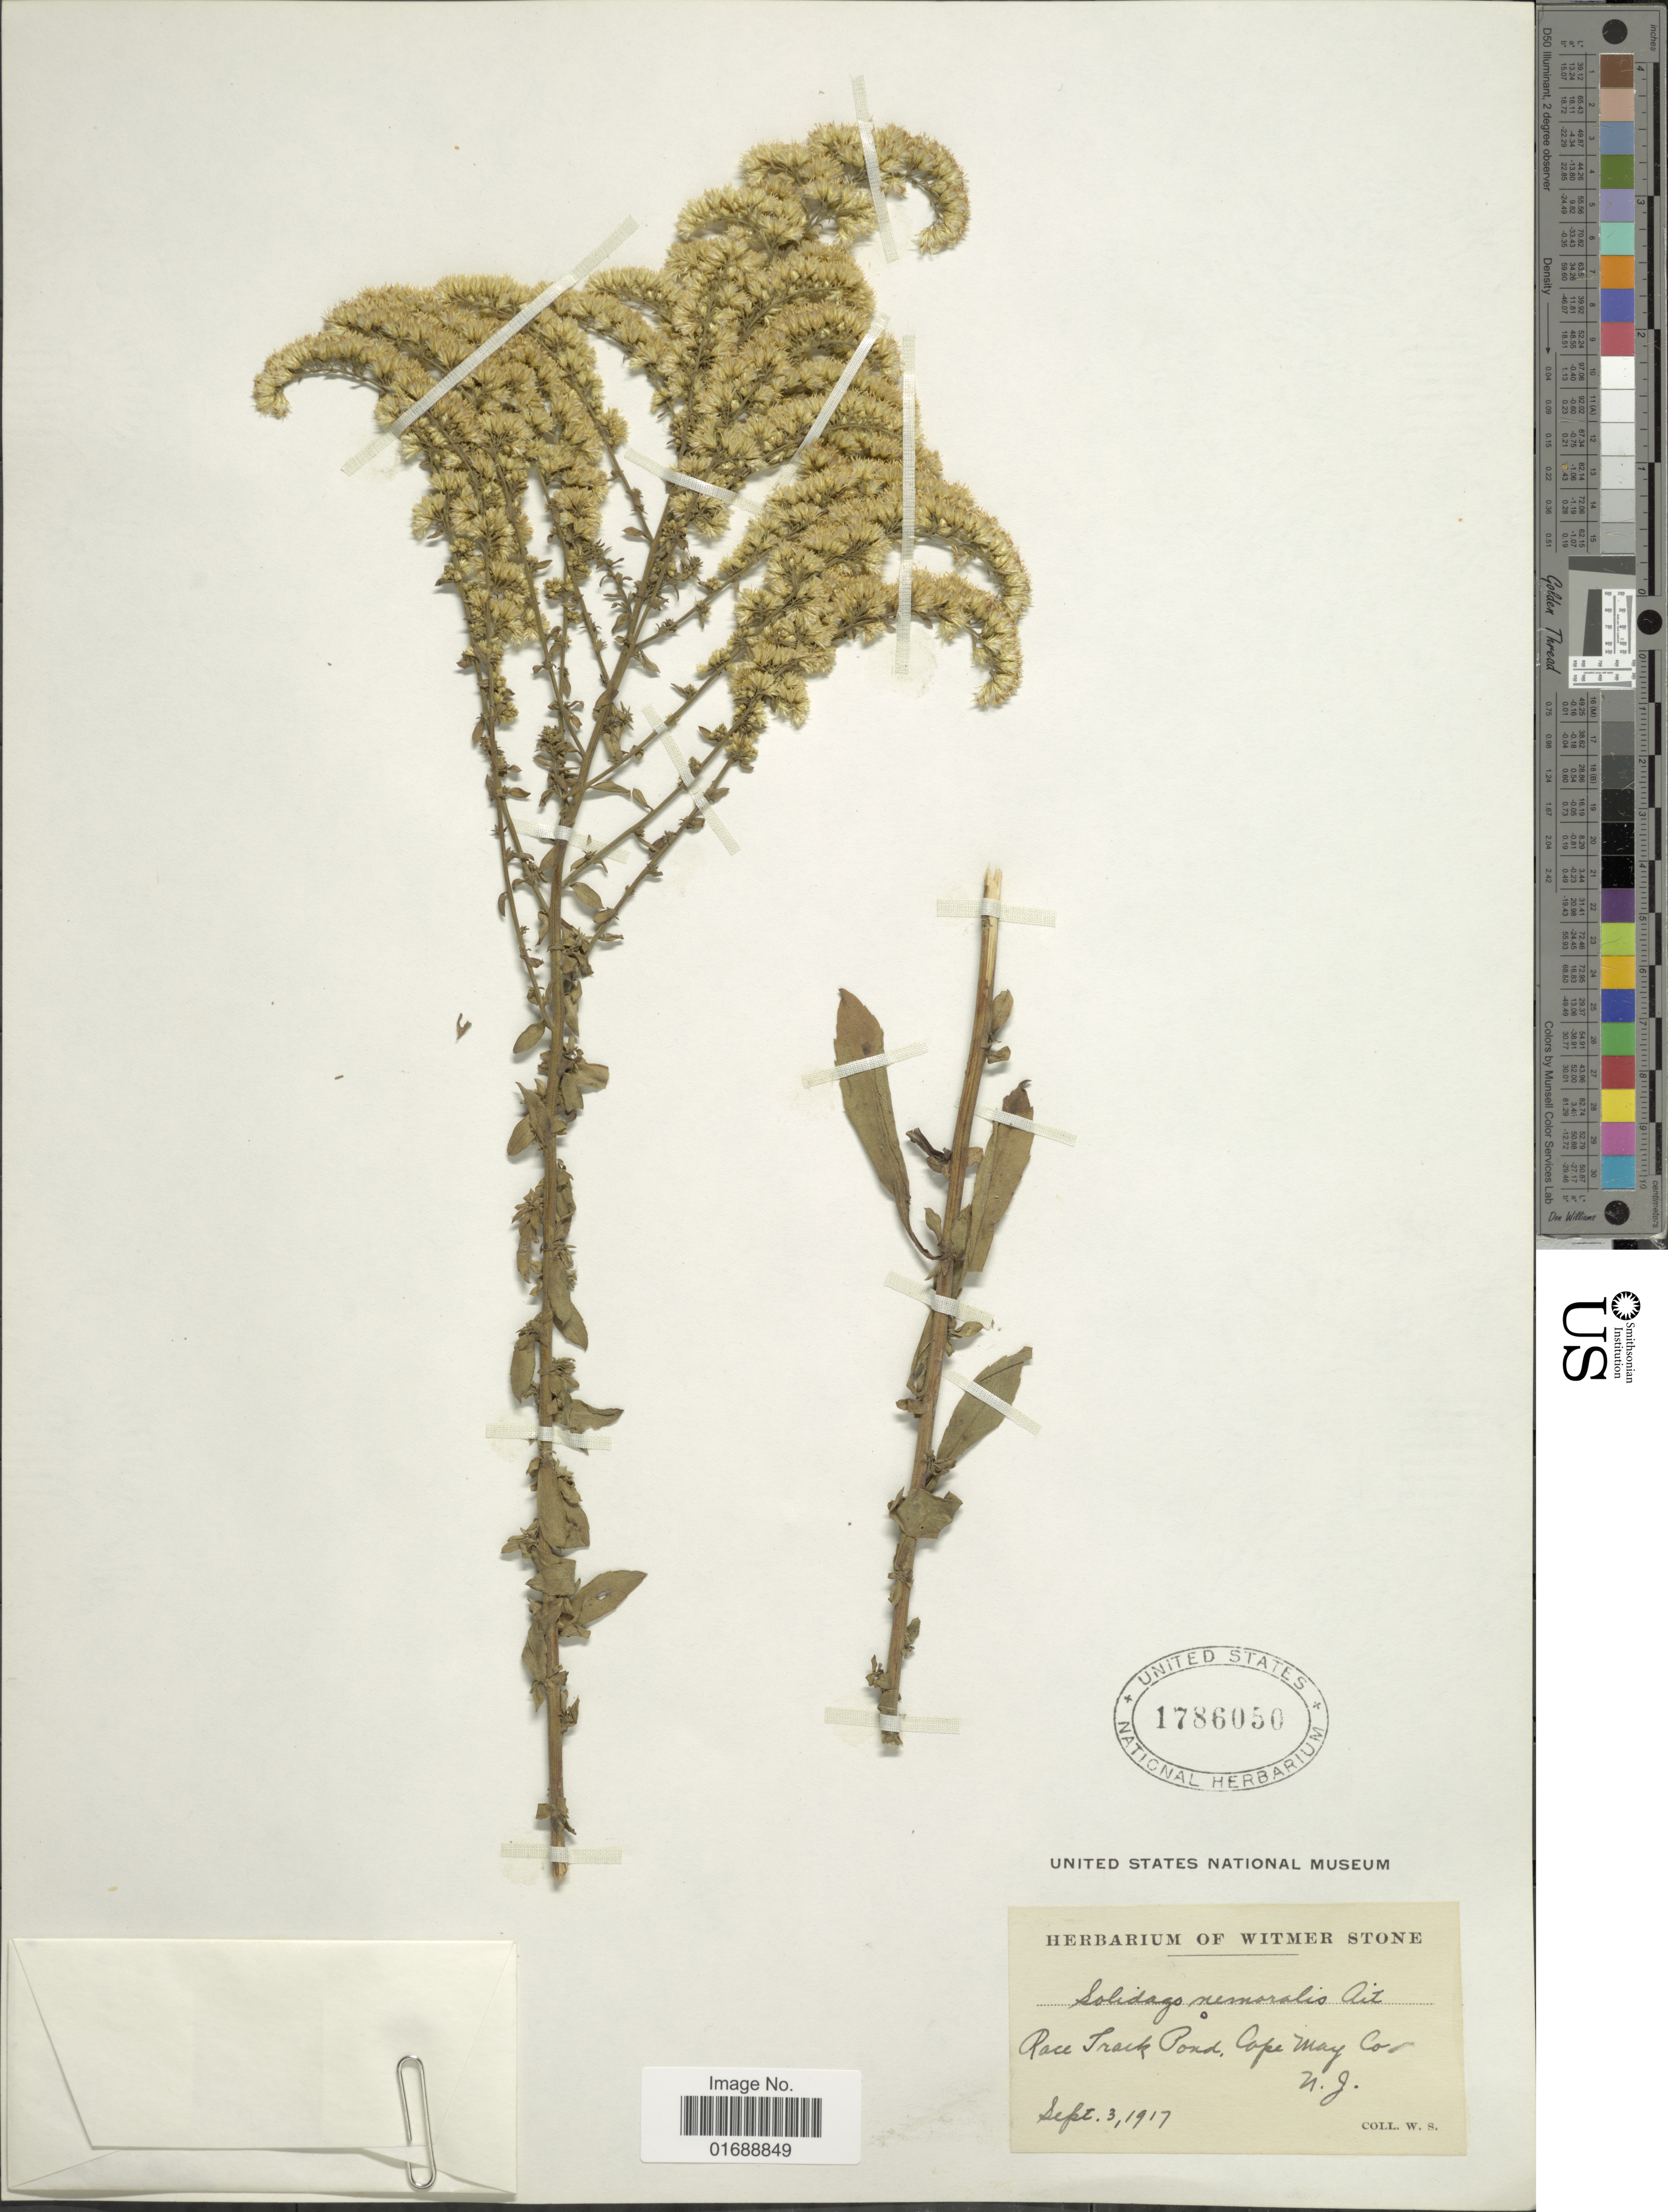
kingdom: Plantae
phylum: Tracheophyta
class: Magnoliopsida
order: Asterales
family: Asteraceae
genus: Solidago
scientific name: Solidago nemoralis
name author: Aiton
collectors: W. Stone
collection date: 1917-09-03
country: United States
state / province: New Jersey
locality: Race Track Pond, Cape May Co.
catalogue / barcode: US 1786050